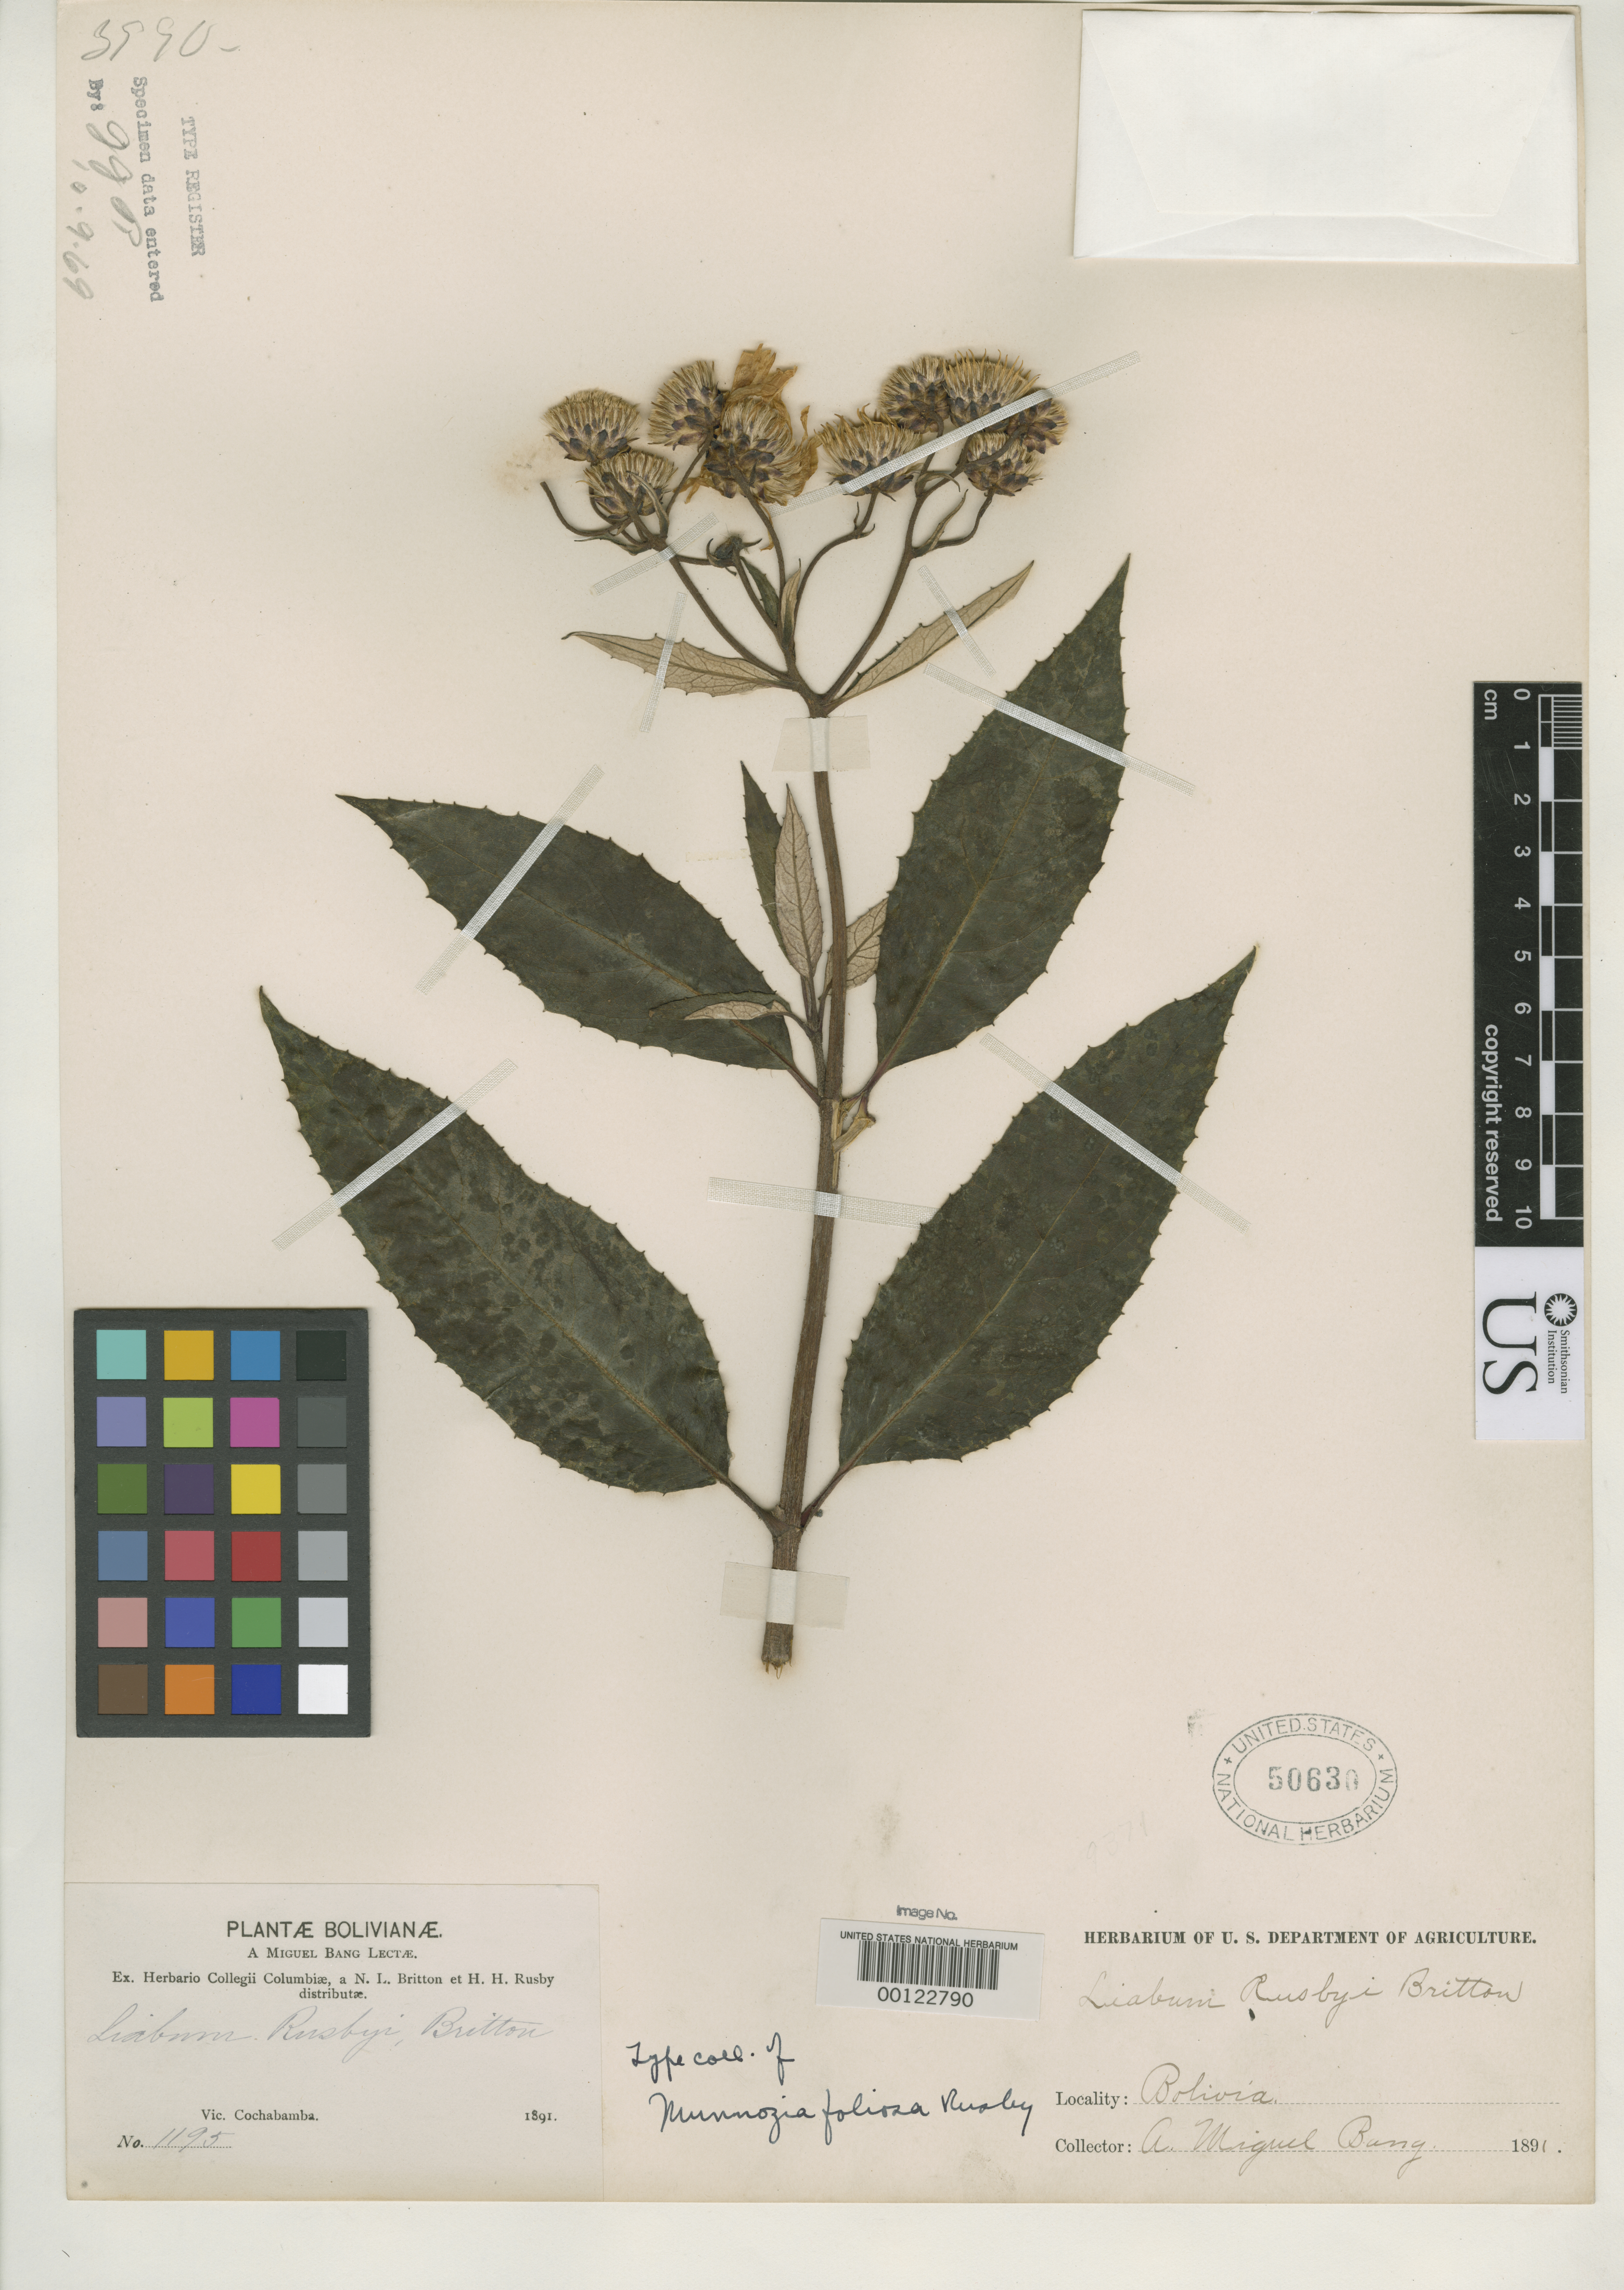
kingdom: Plantae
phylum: Tracheophyta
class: Magnoliopsida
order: Asterales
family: Asteraceae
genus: Munnozia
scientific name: Munnozia foliosa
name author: Rusby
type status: Isosyntype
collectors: M. Bang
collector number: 1195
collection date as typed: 1891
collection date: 1891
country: Bolivia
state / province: Cochabamba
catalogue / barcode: US 50630